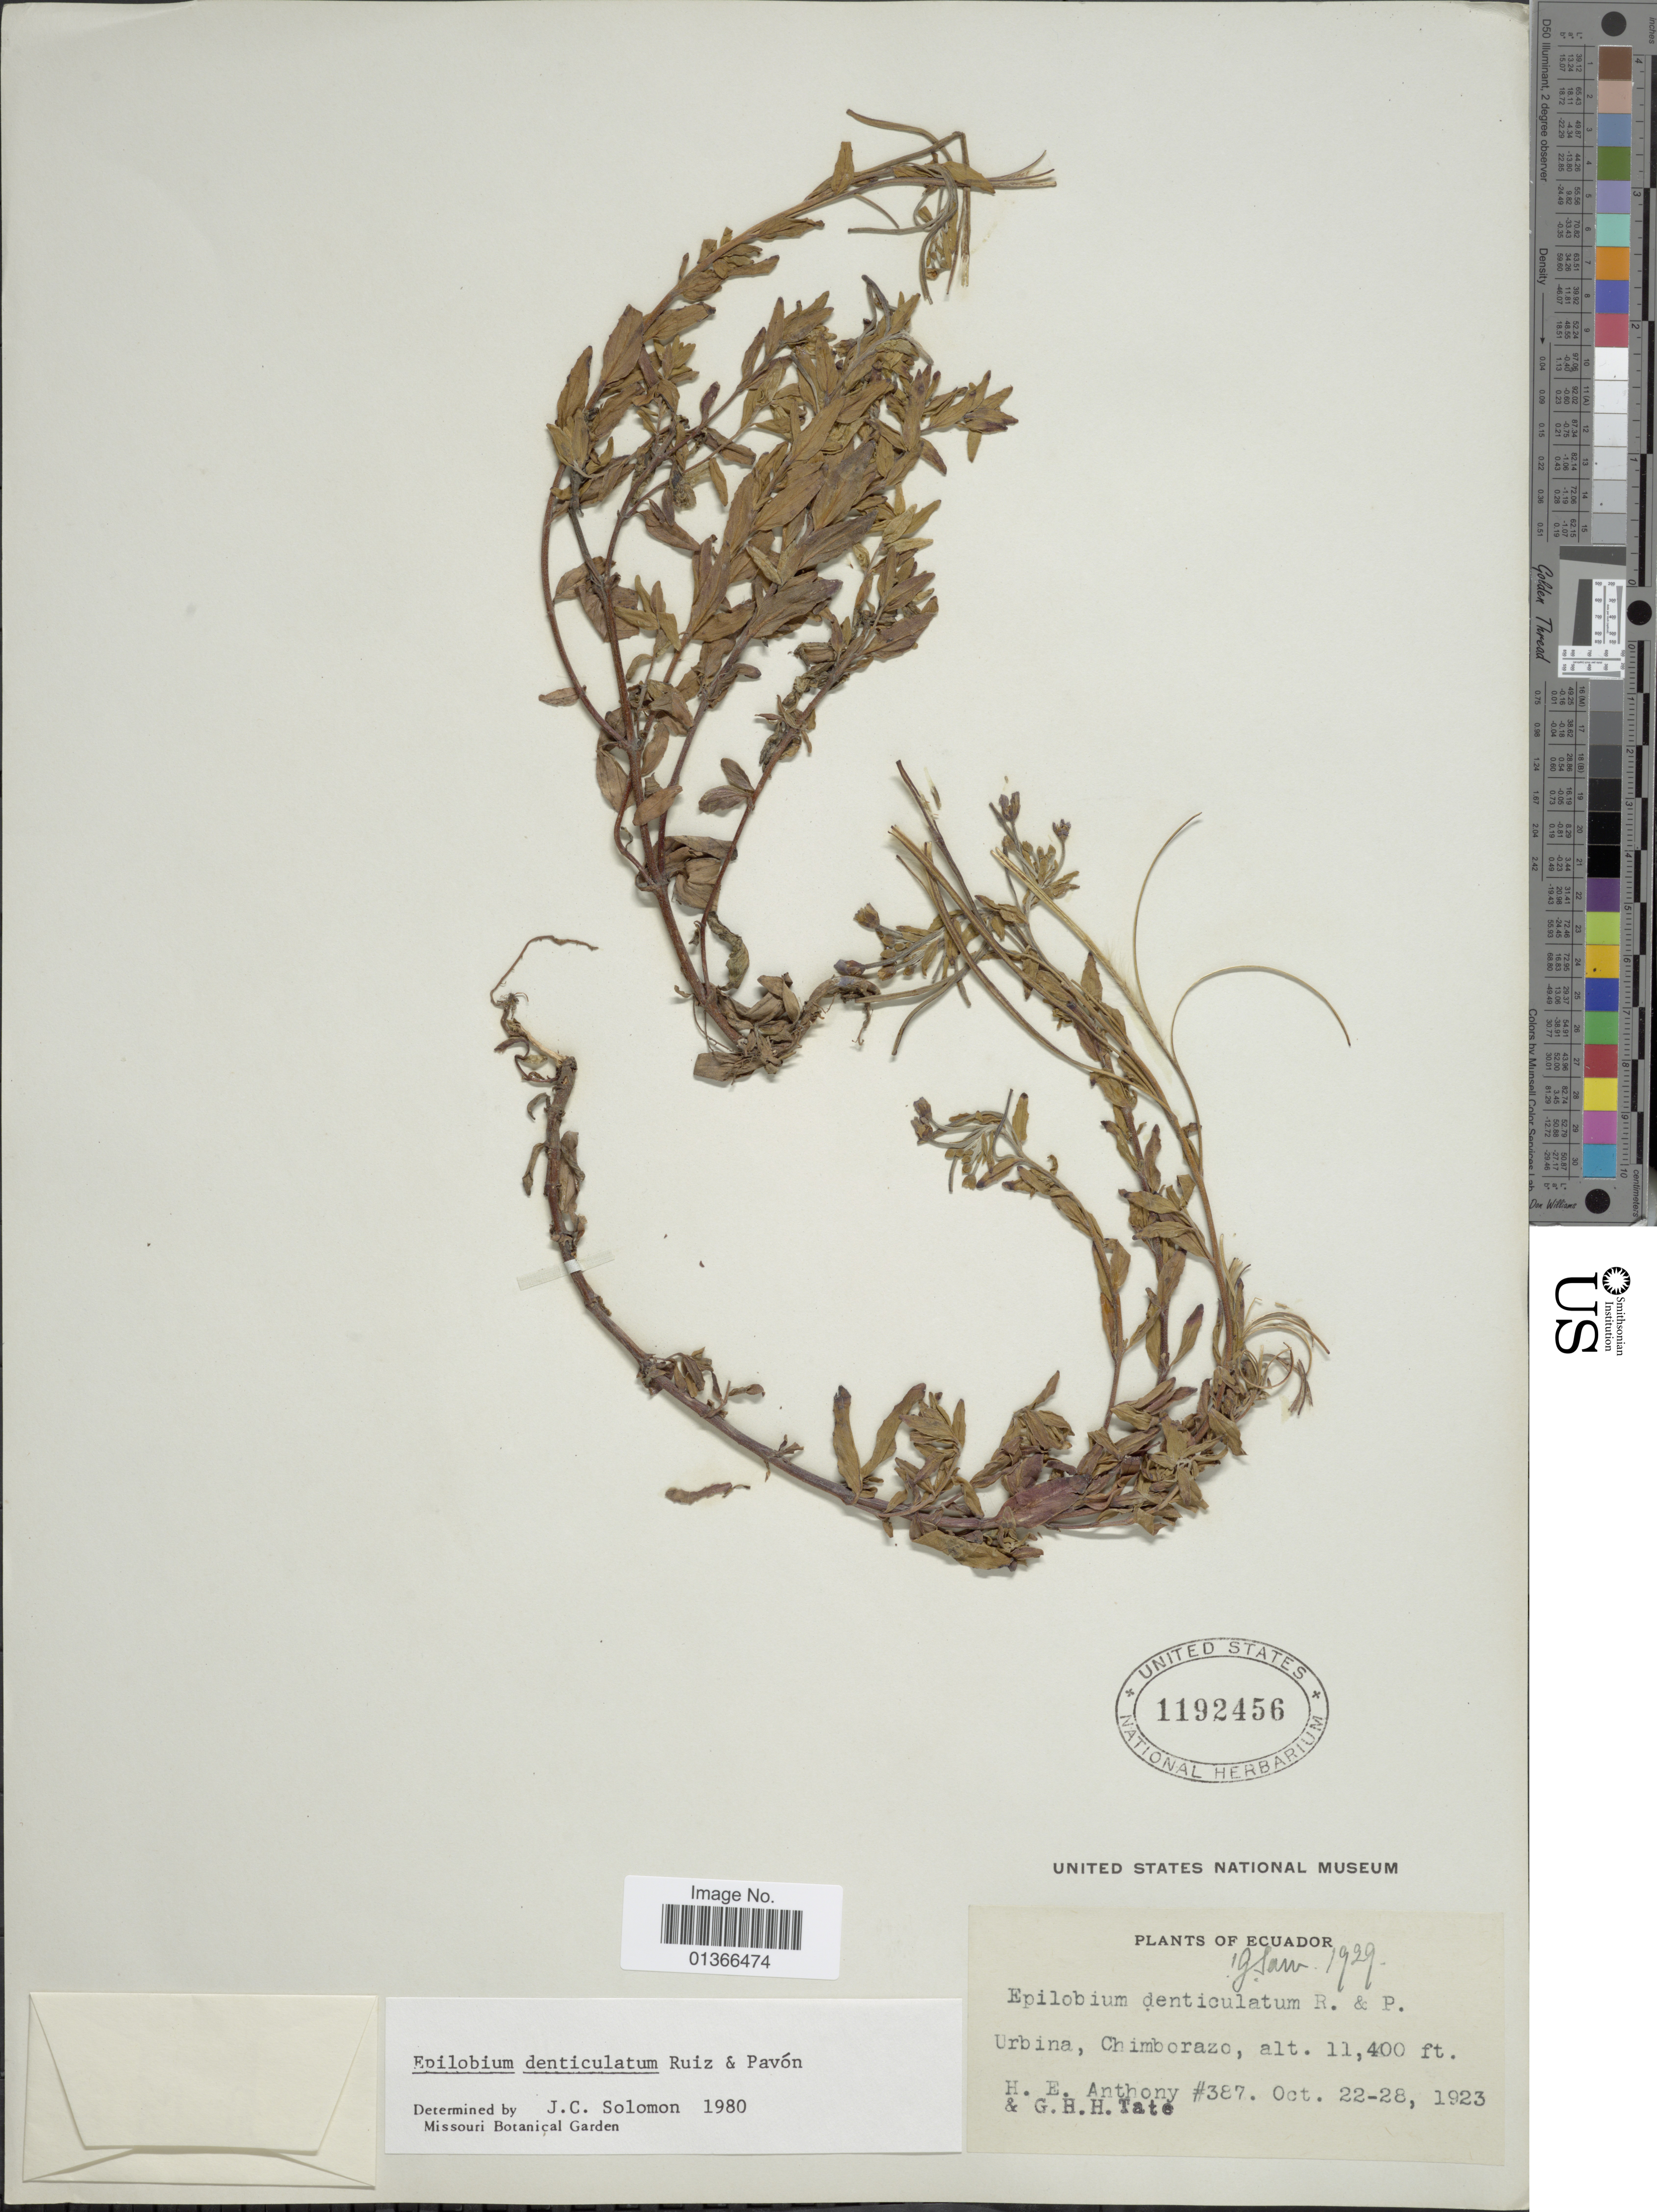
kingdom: Plantae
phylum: Tracheophyta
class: Magnoliopsida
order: Myrtales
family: Onagraceae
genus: Epilobium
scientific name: Epilobium denticulatum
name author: Ruiz & Pav.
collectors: H. E. Anthony & G. H. H.Tate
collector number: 387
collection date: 1923-10-22/1923-10-28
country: Ecuador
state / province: Chimborazo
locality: Urbina.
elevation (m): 3475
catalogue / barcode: US 1192456